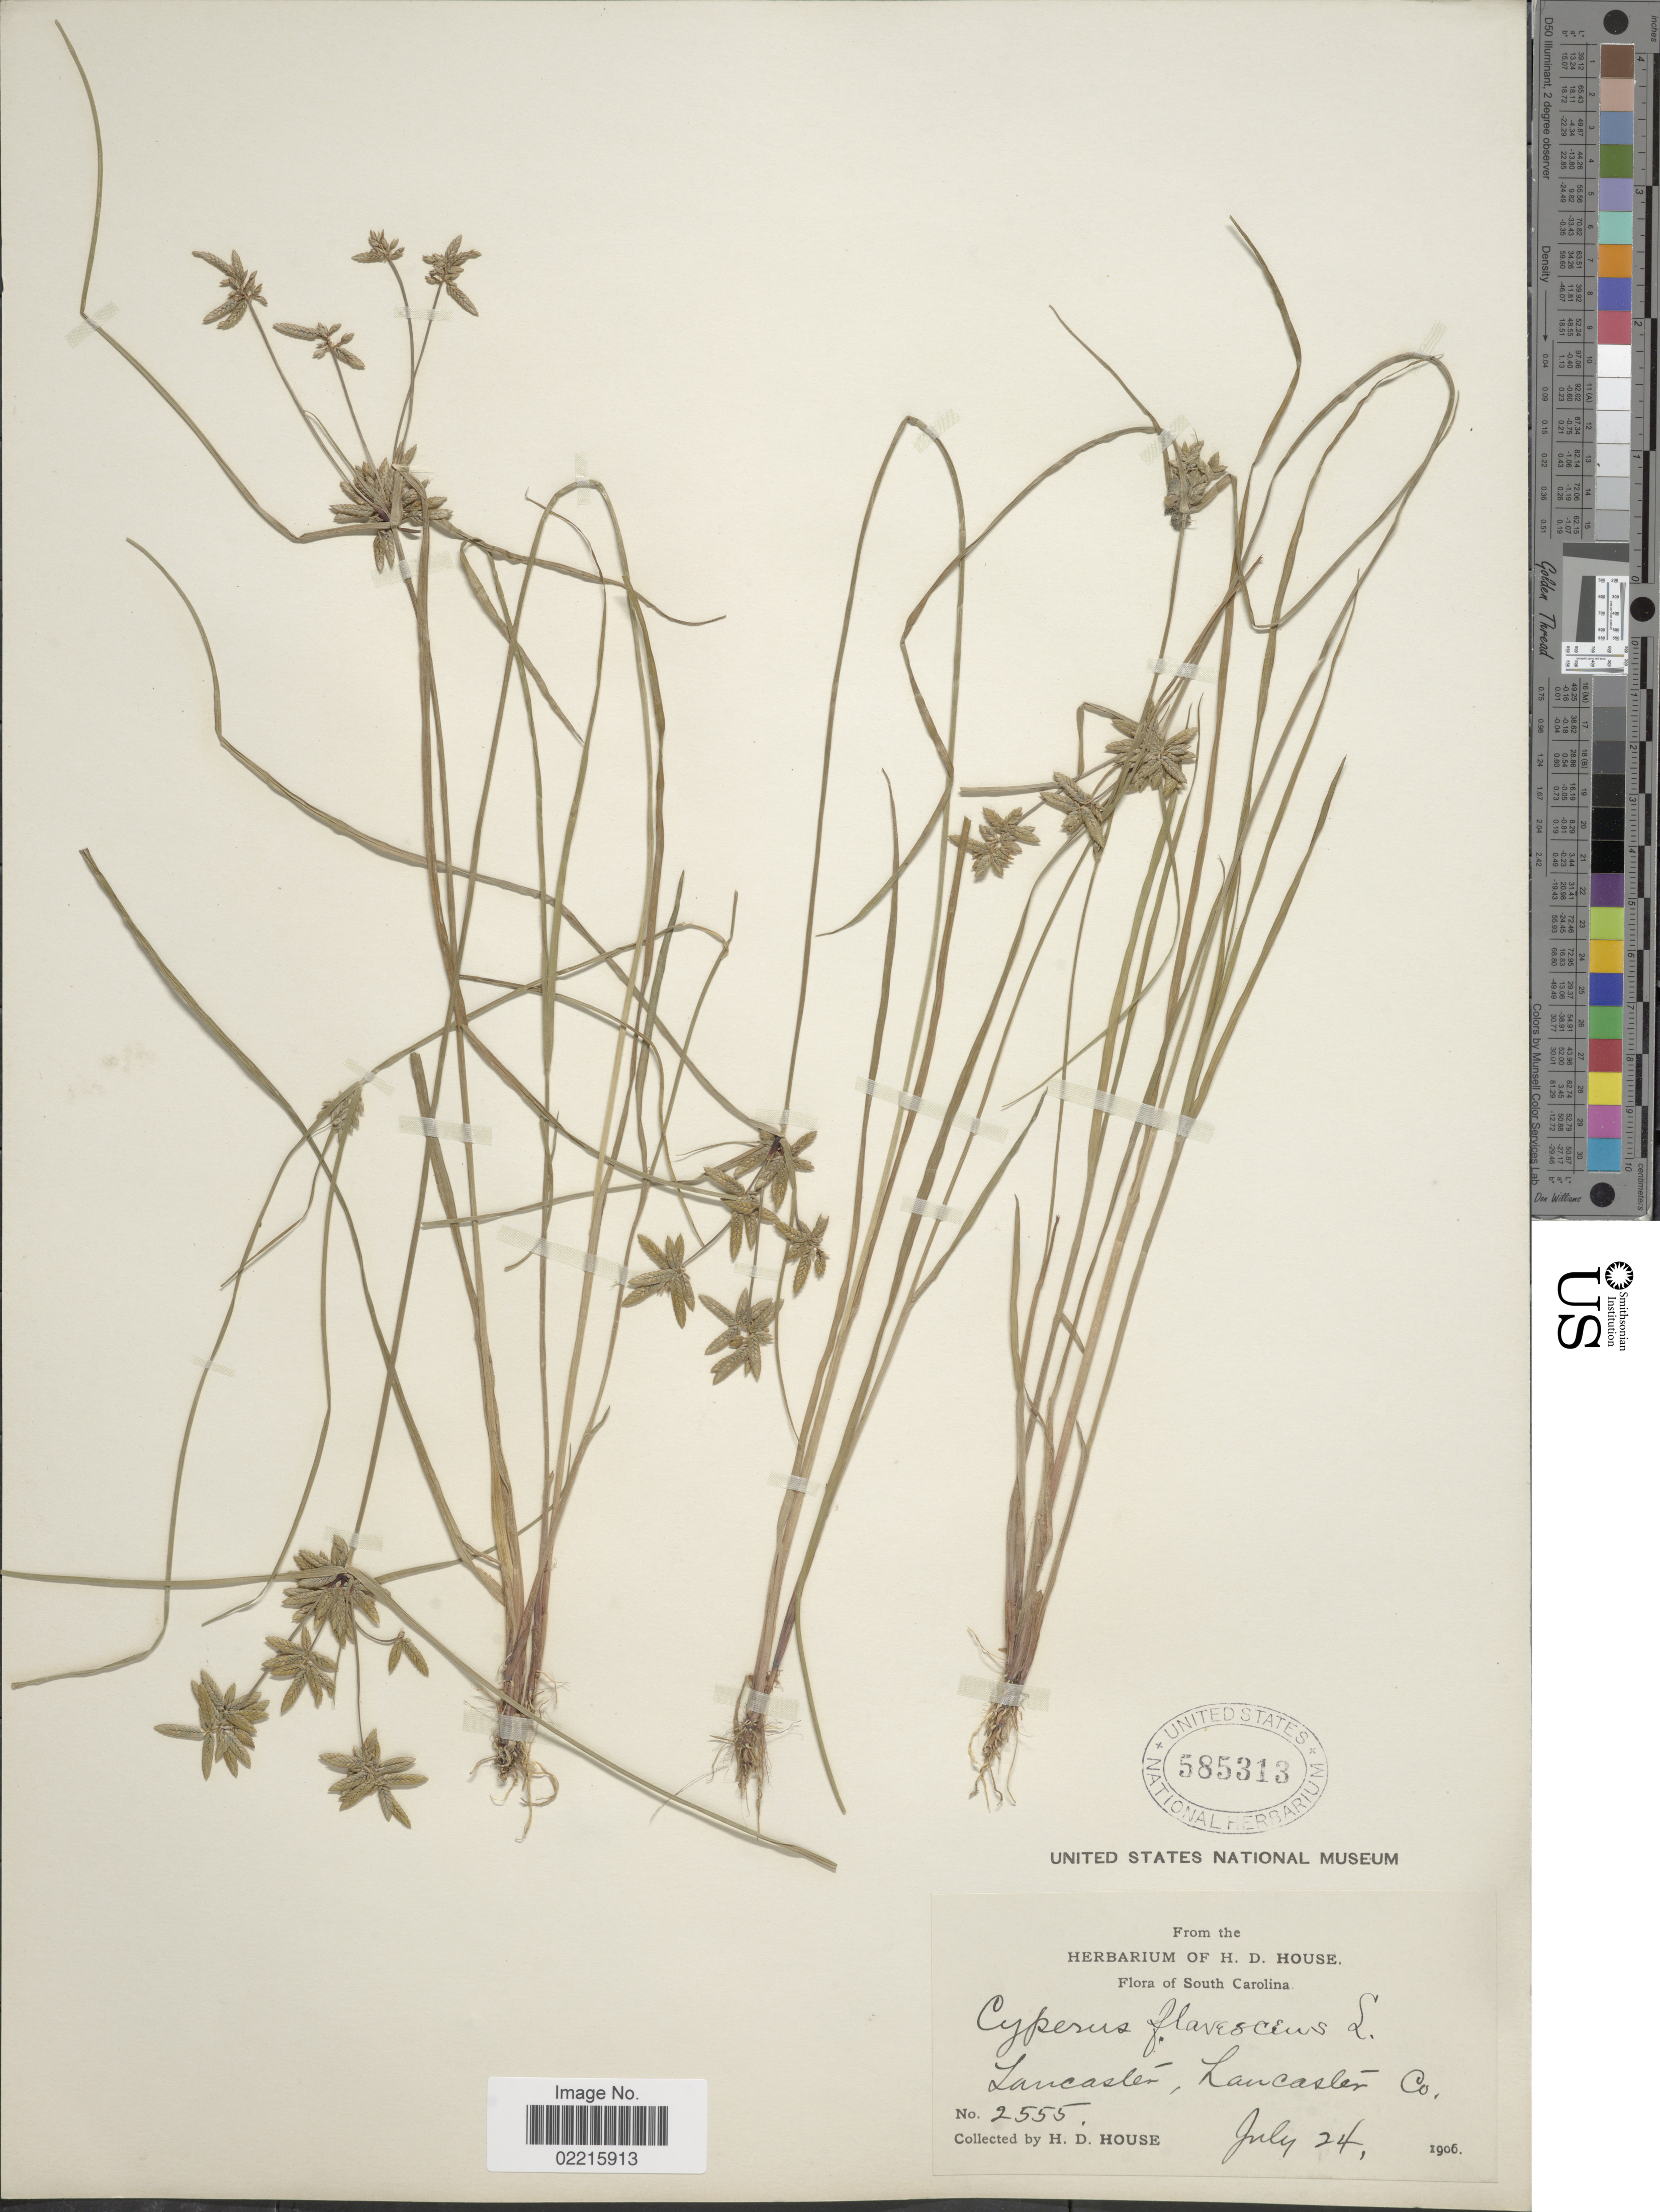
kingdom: Plantae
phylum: Tracheophyta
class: Liliopsida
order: Poales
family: Cyperaceae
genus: Cyperus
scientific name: Cyperus flavescens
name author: L.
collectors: H. D. House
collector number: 2555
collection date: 1906-07-24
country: United States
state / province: South Carolina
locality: Lancaster, Lancaster Co.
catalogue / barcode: US 585313